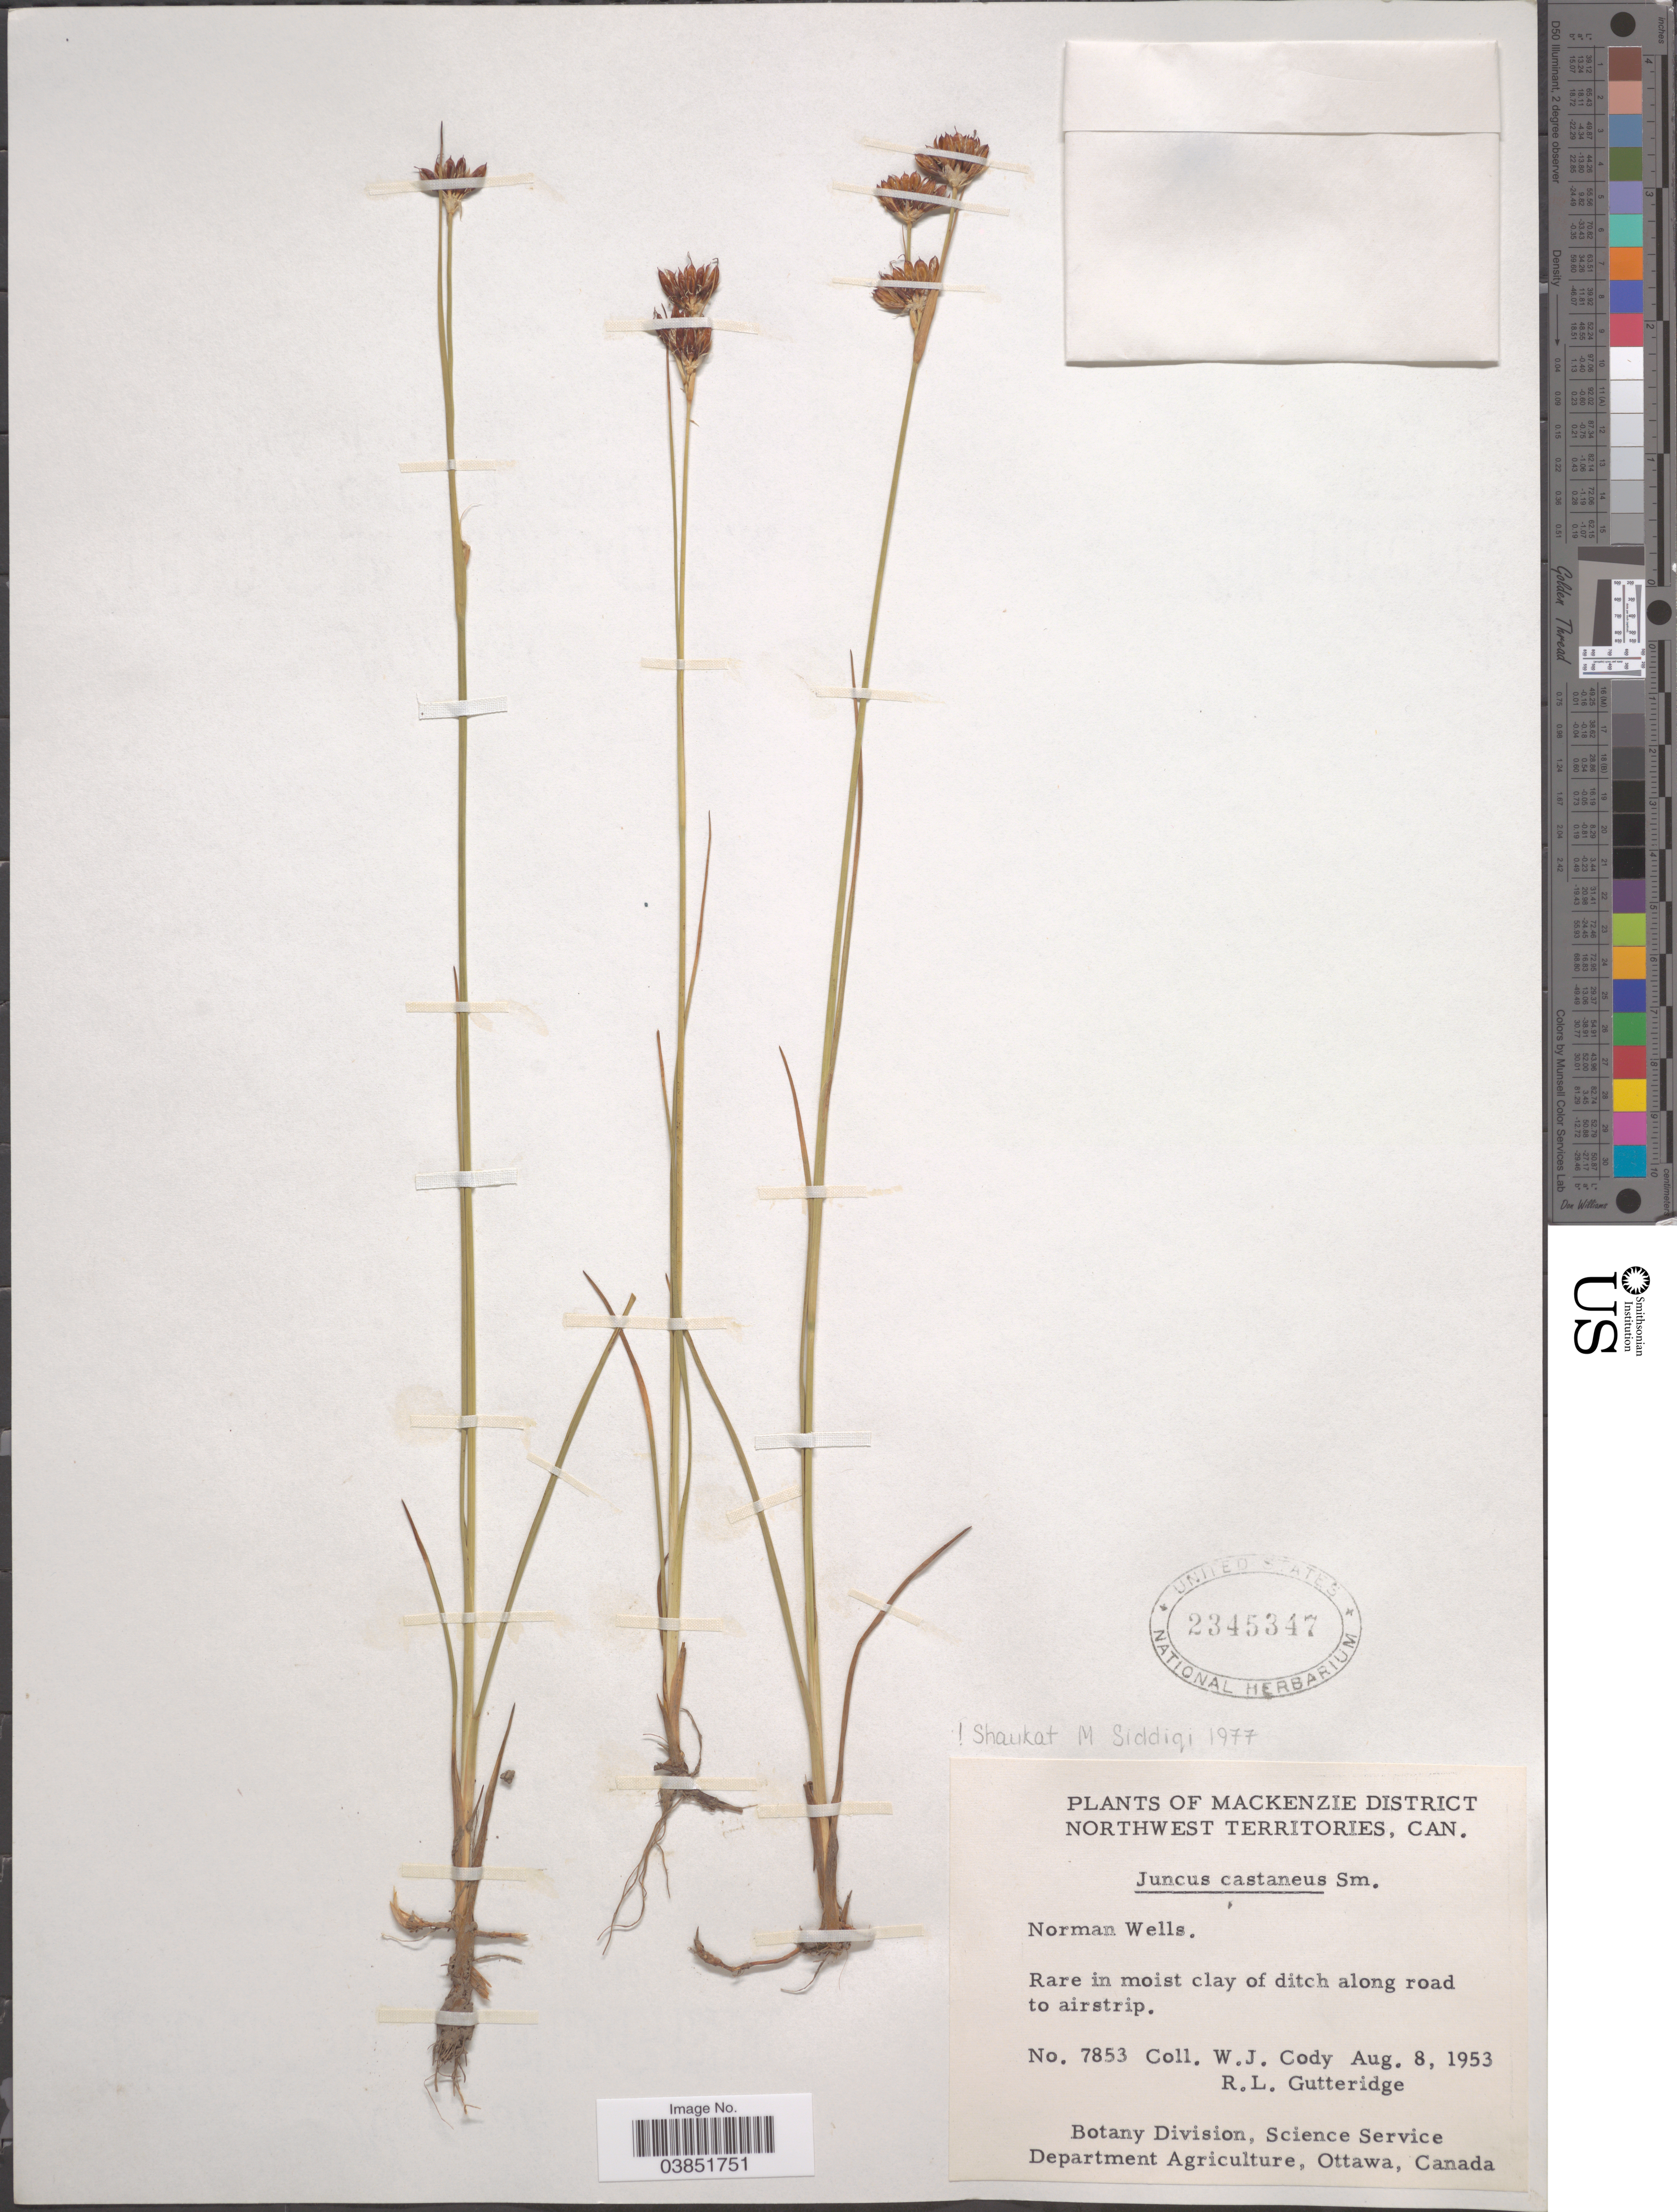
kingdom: Plantae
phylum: Tracheophyta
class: Liliopsida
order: Poales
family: Juncaceae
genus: Juncus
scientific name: Juncus castaneus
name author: Sm.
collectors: W. Cody & R. Gutteridge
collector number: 7853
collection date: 1953-08-08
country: Canada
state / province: Northwest Territories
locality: Mackenzie District. Norman Wells. Along road to airstrip.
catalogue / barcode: US 2345347